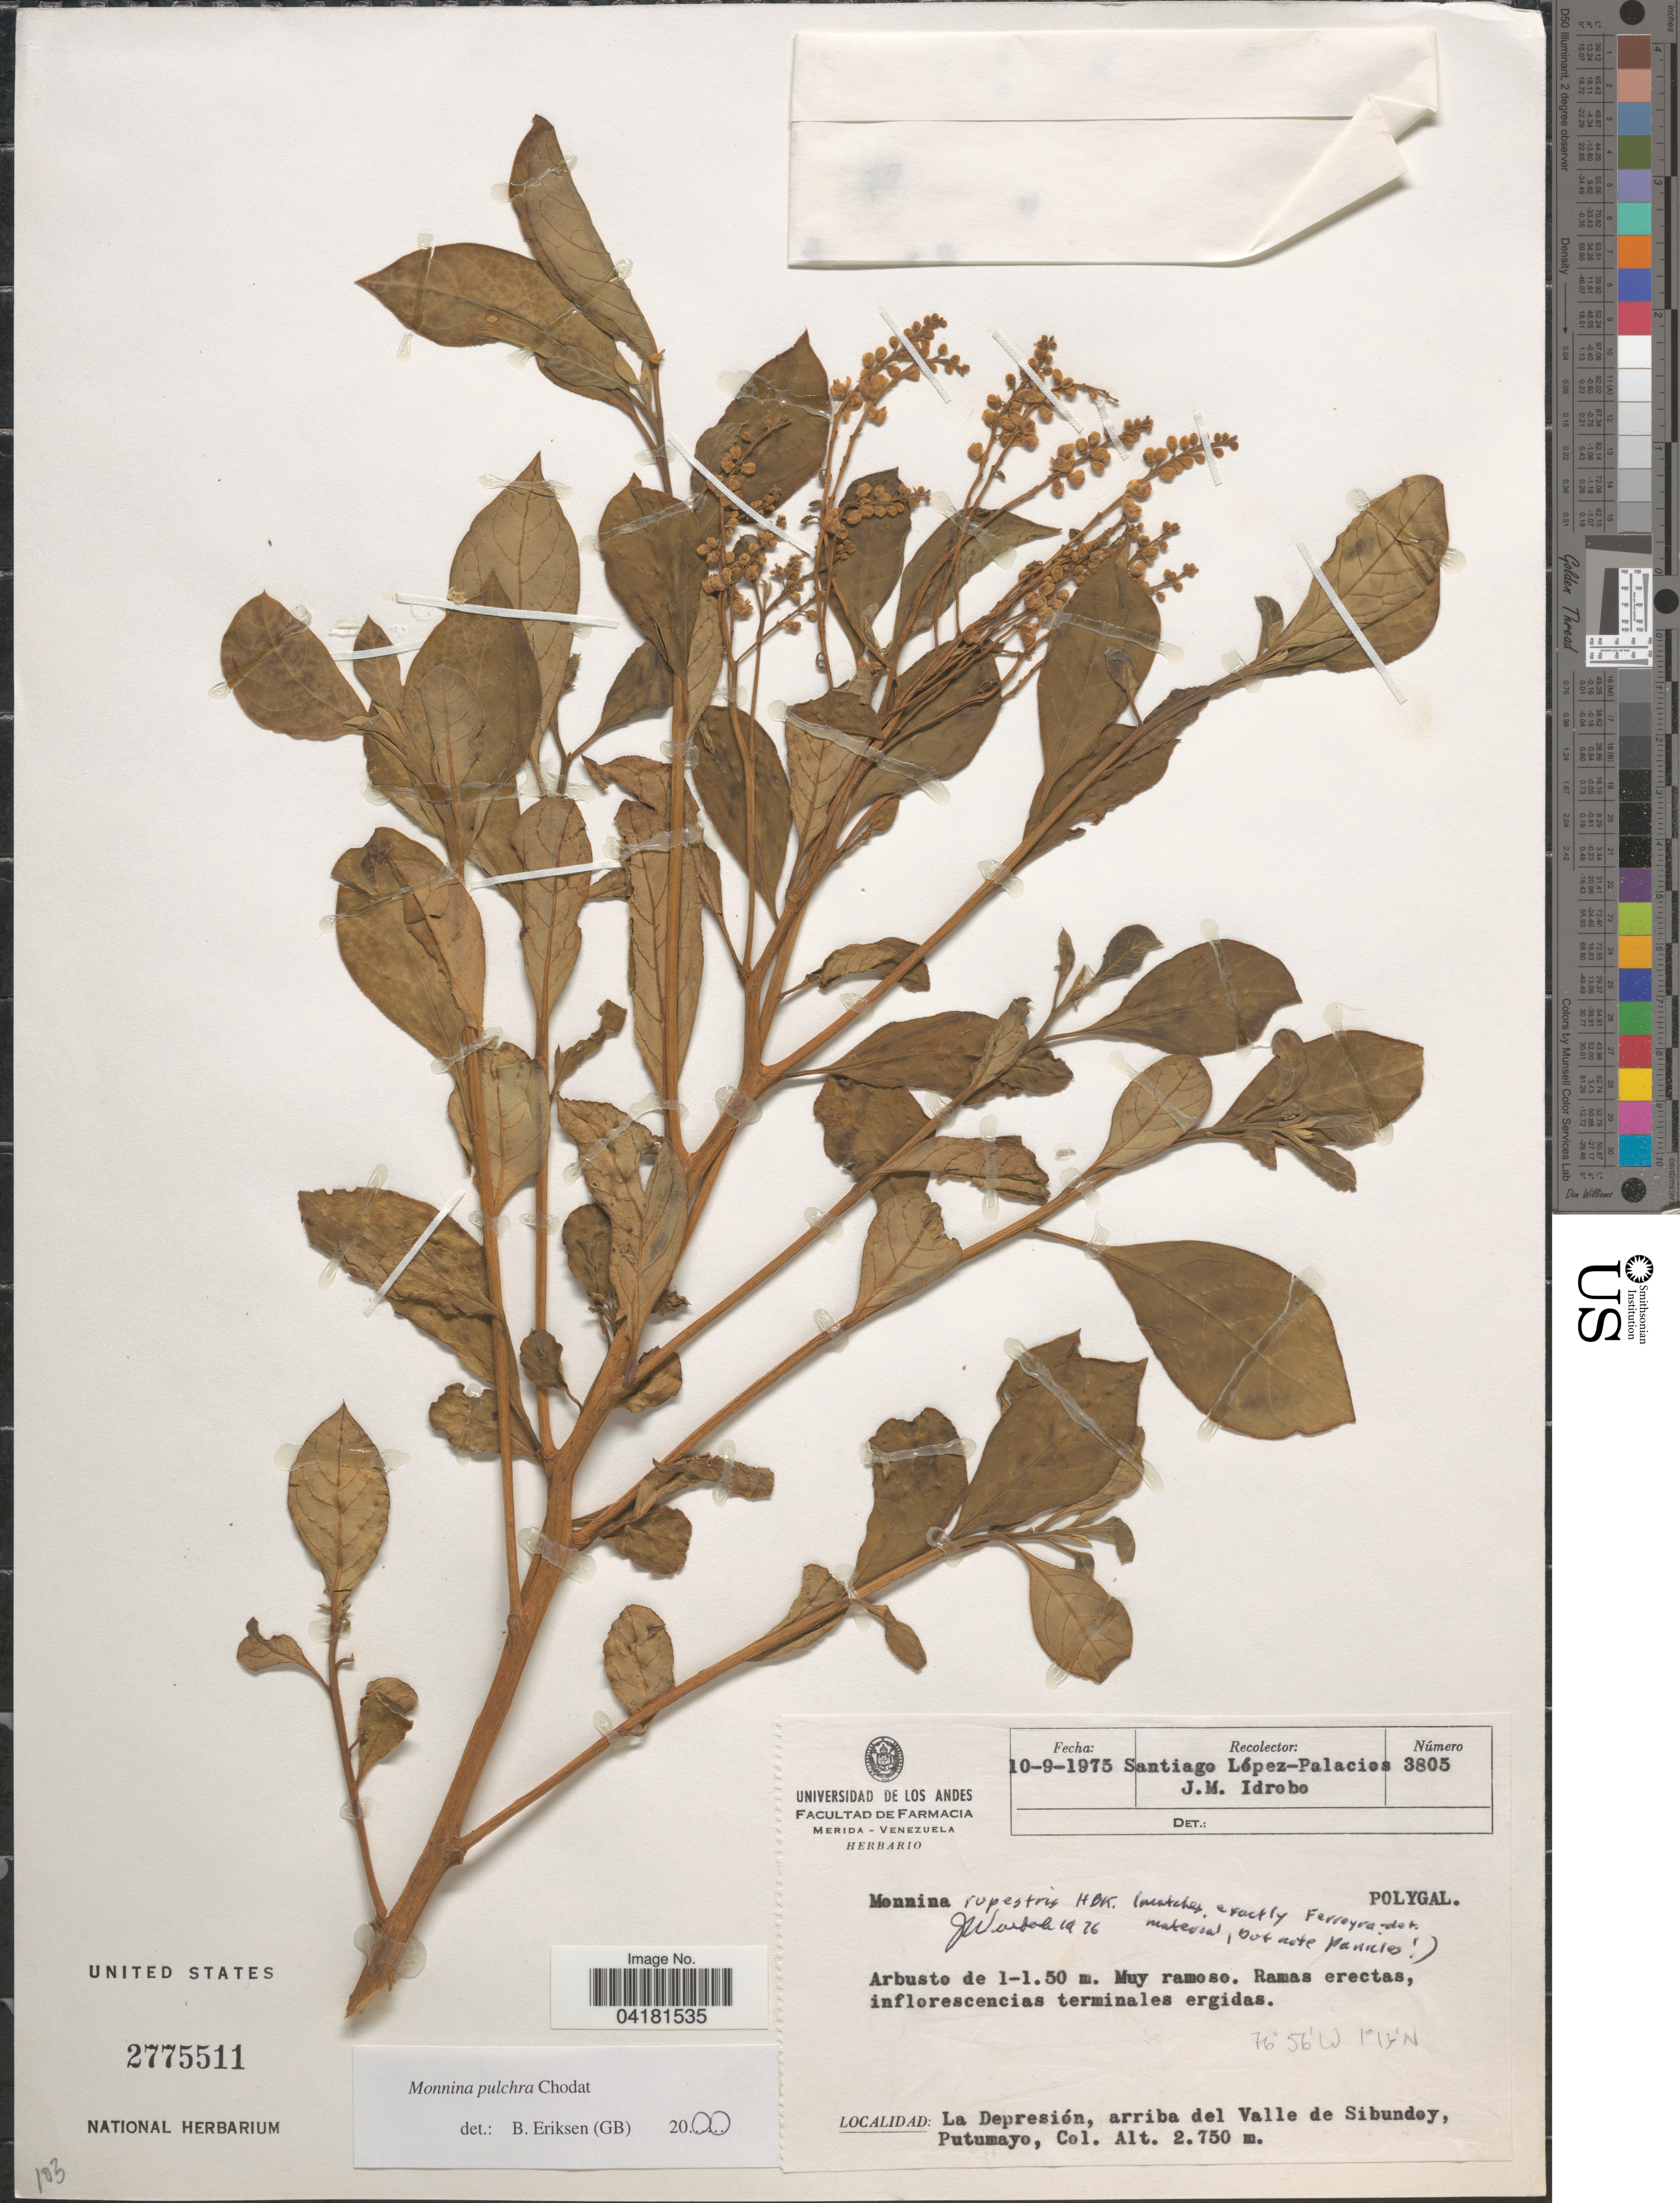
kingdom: Plantae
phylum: Tracheophyta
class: Magnoliopsida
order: Fabales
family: Polygalaceae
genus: Monnina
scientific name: Monnina pulchra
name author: Chodat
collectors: S. López-Palacios & J. M. Idrobo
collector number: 3805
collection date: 1975-09-10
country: Colombia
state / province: Putumayo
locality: La Depresión, arriba del Valle de Sibundoy.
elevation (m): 2750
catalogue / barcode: US 2775511